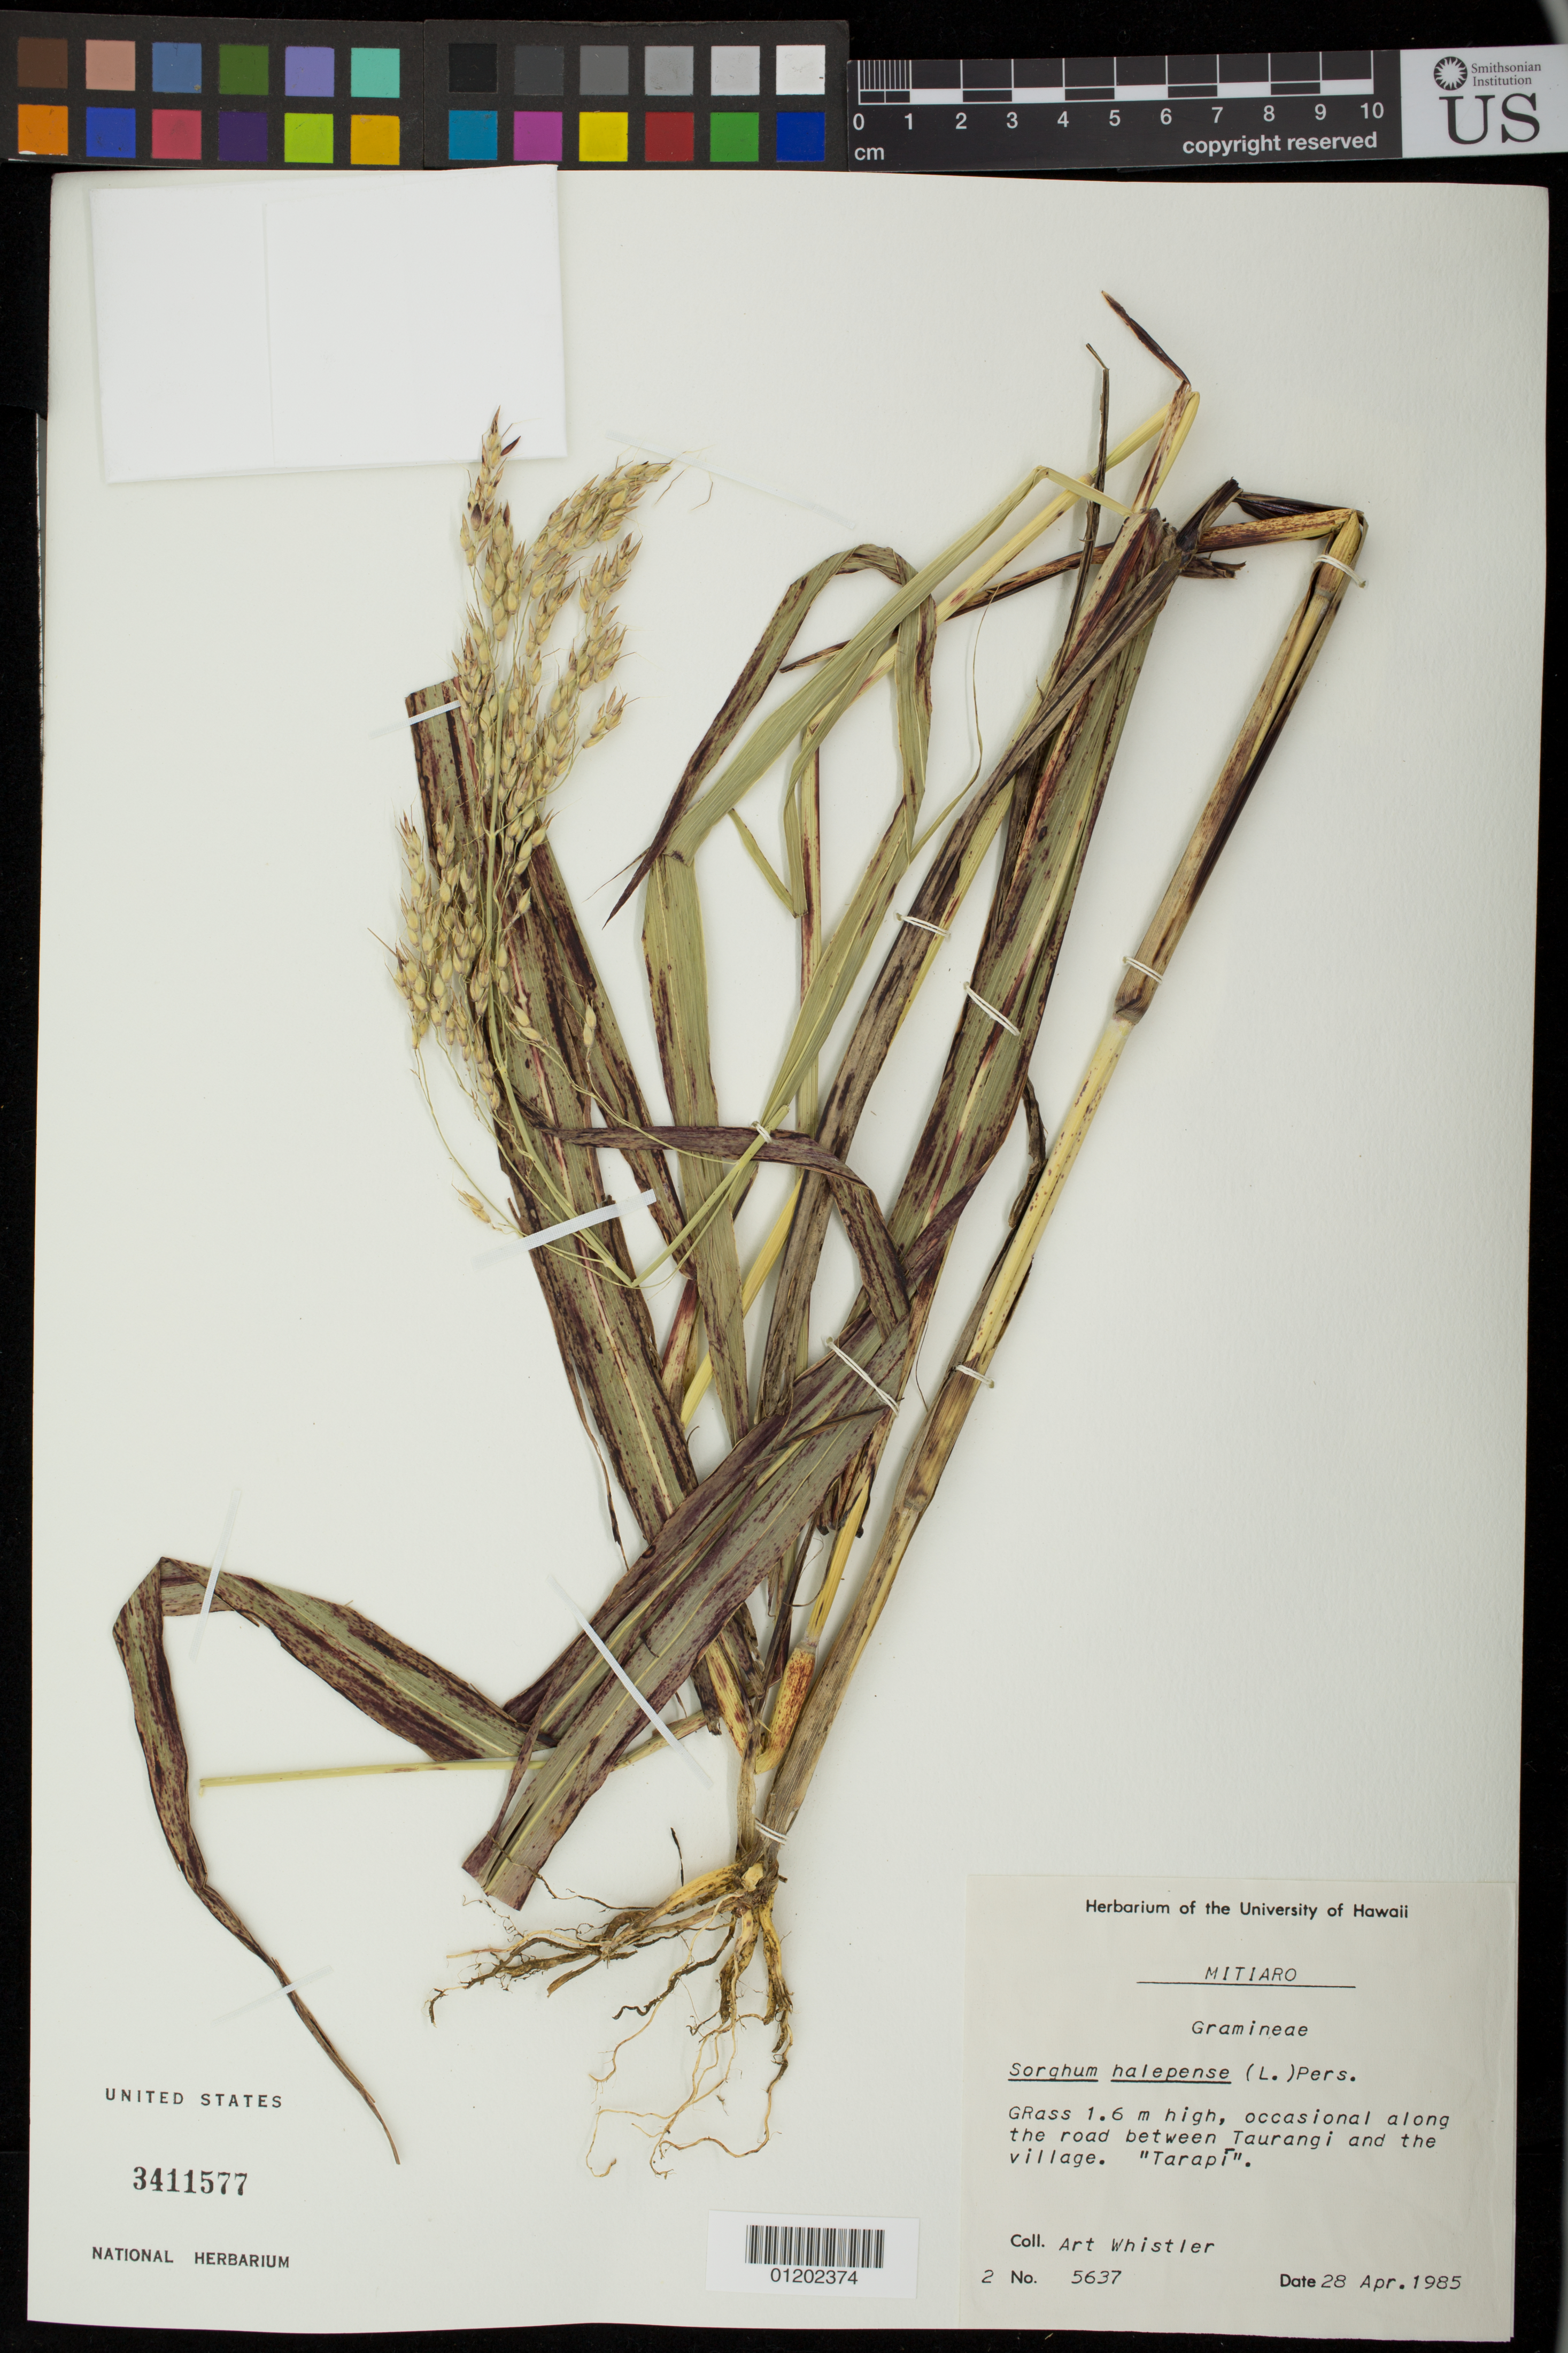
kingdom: Plantae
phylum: Tracheophyta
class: Liliopsida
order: Poales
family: Poaceae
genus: Sorghum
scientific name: Sorghum halepense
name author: (L.) Pers.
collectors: A. Whistler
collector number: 5637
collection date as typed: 28 Apr 1985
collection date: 1985-04-28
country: Cook Islands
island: Mitiaro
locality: Along the roadside of the road from the village to Taurangi.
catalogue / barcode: US 3411577